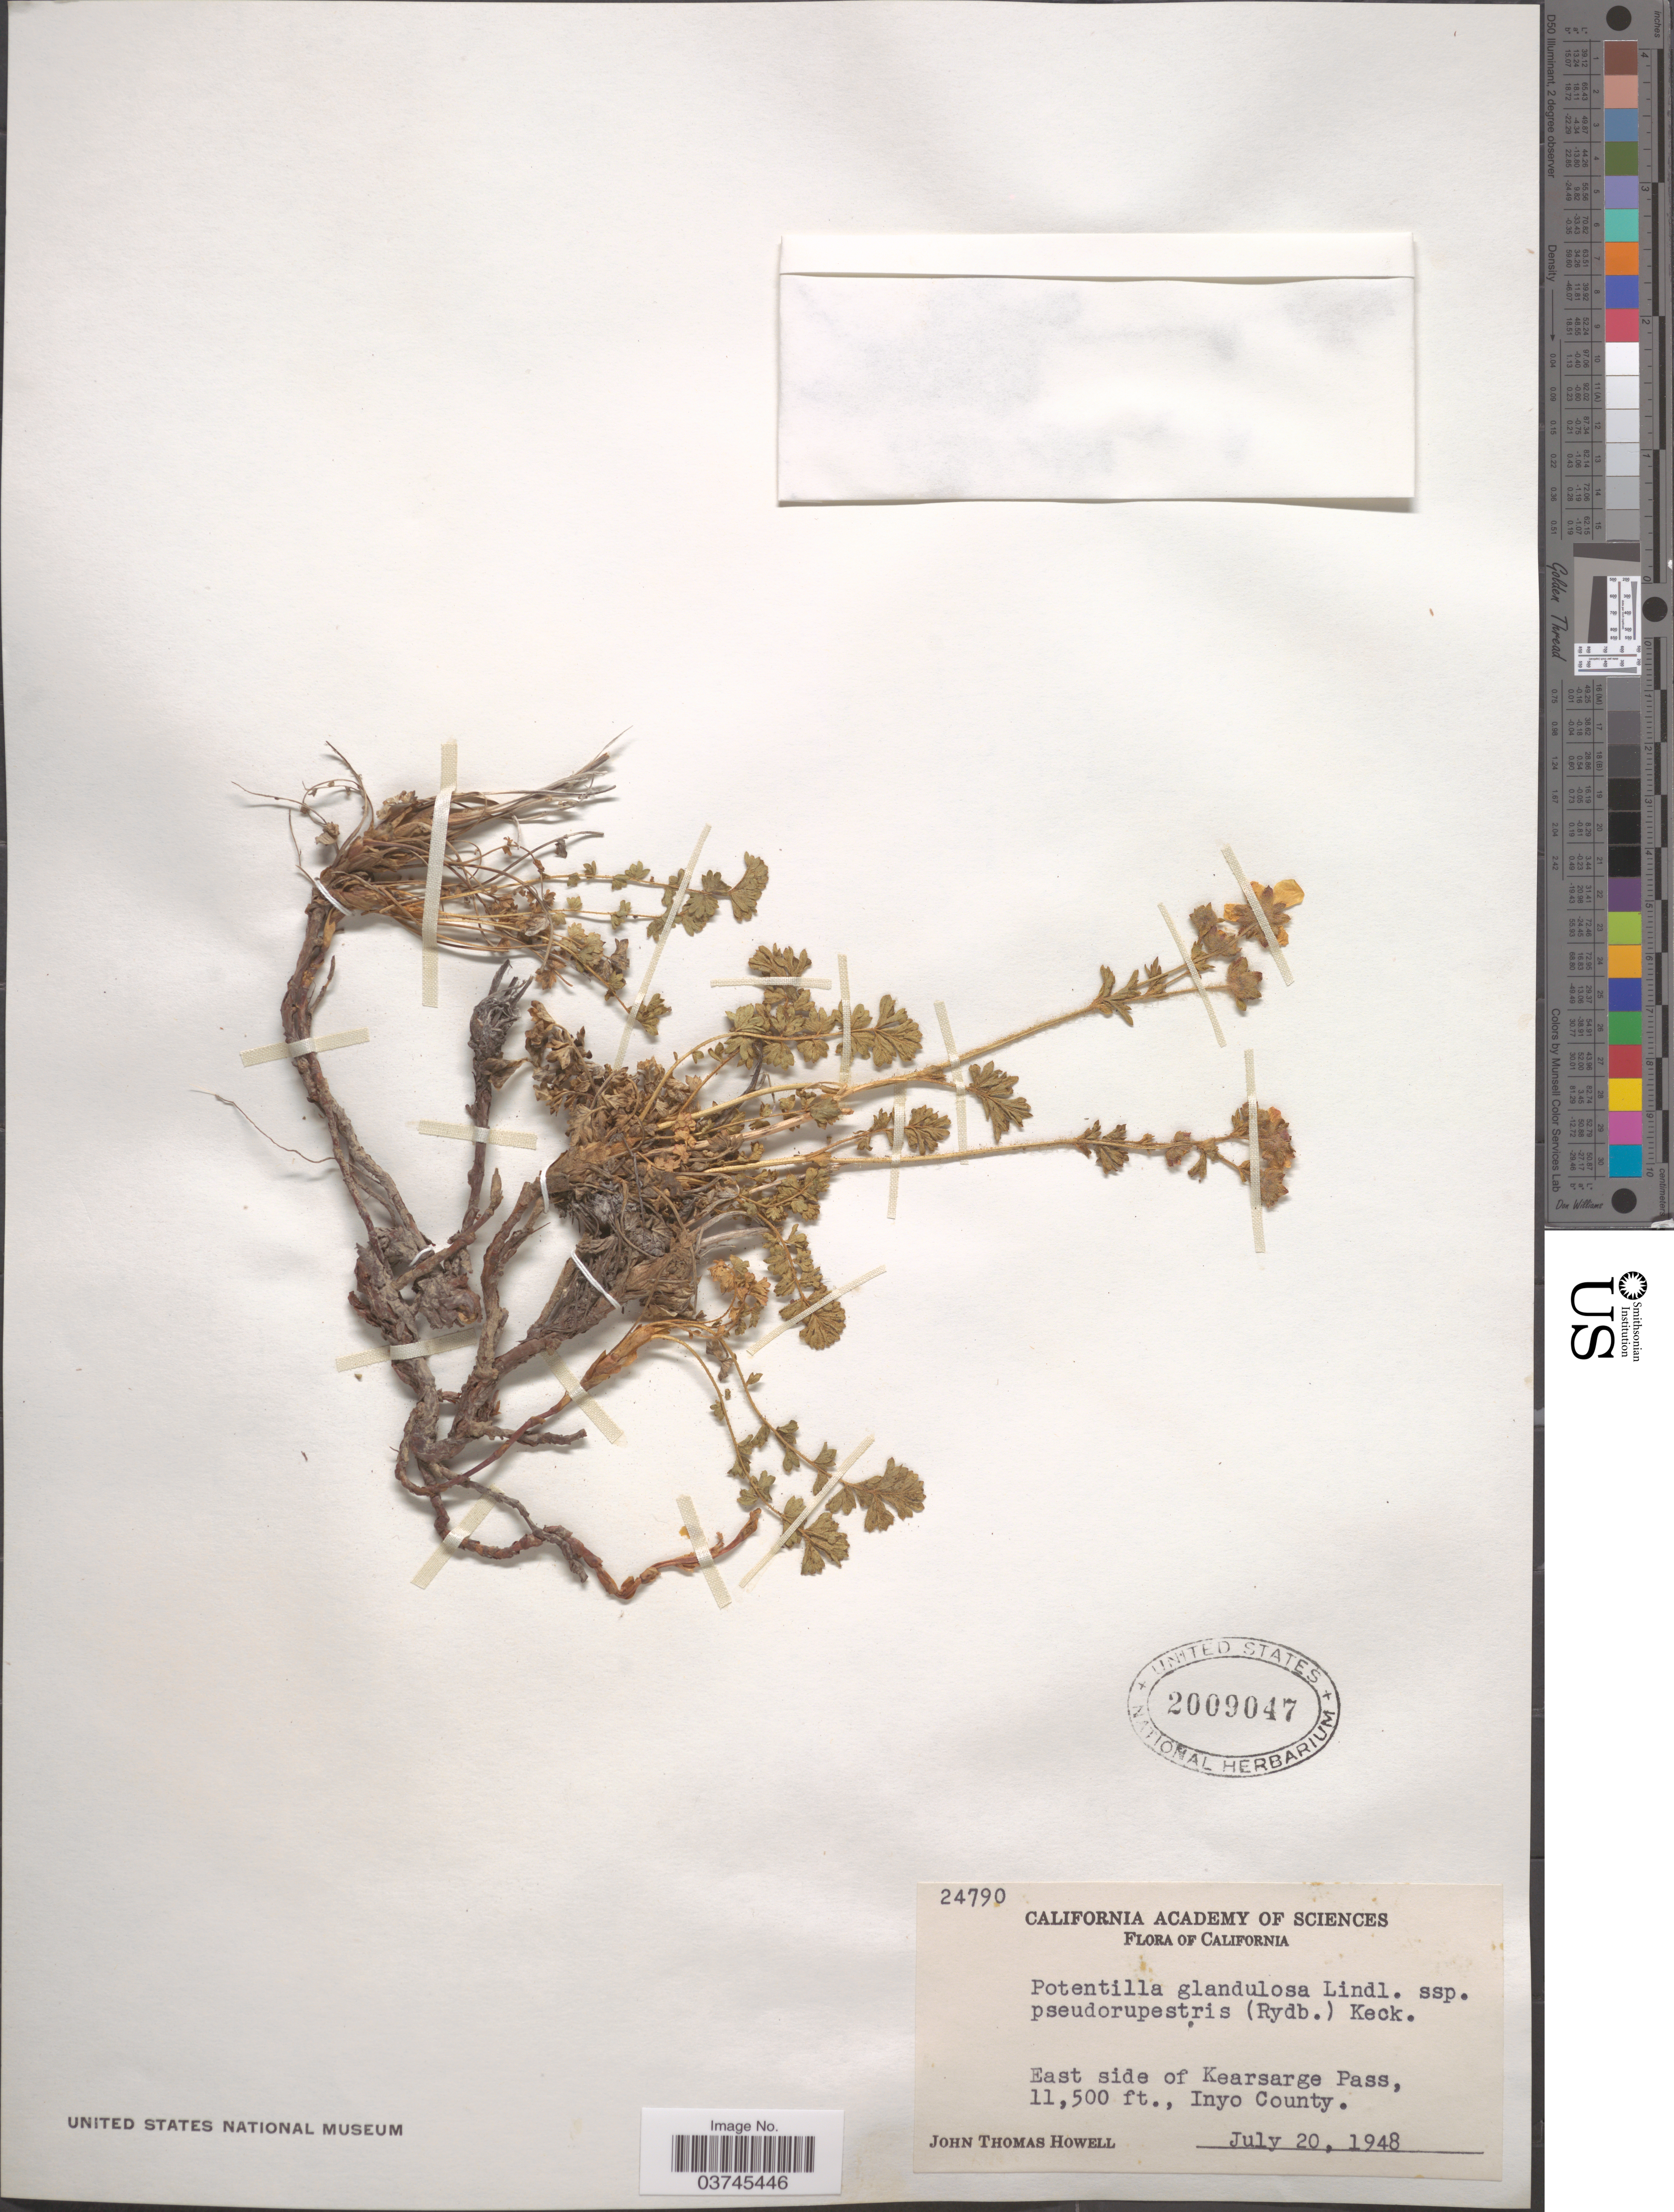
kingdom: Plantae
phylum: Tracheophyta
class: Magnoliopsida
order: Rosales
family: Rosaceae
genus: Drymocallis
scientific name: Drymocallis pseudorupestris var. crumiana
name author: D.D. Keck ex Ertter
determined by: Ertter, B.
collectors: J. T. Howell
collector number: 24790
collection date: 1948-07-20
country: United States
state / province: California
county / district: Inyo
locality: East side of Kearsarge Pass, Inyo County.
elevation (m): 3505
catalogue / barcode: US 2009047